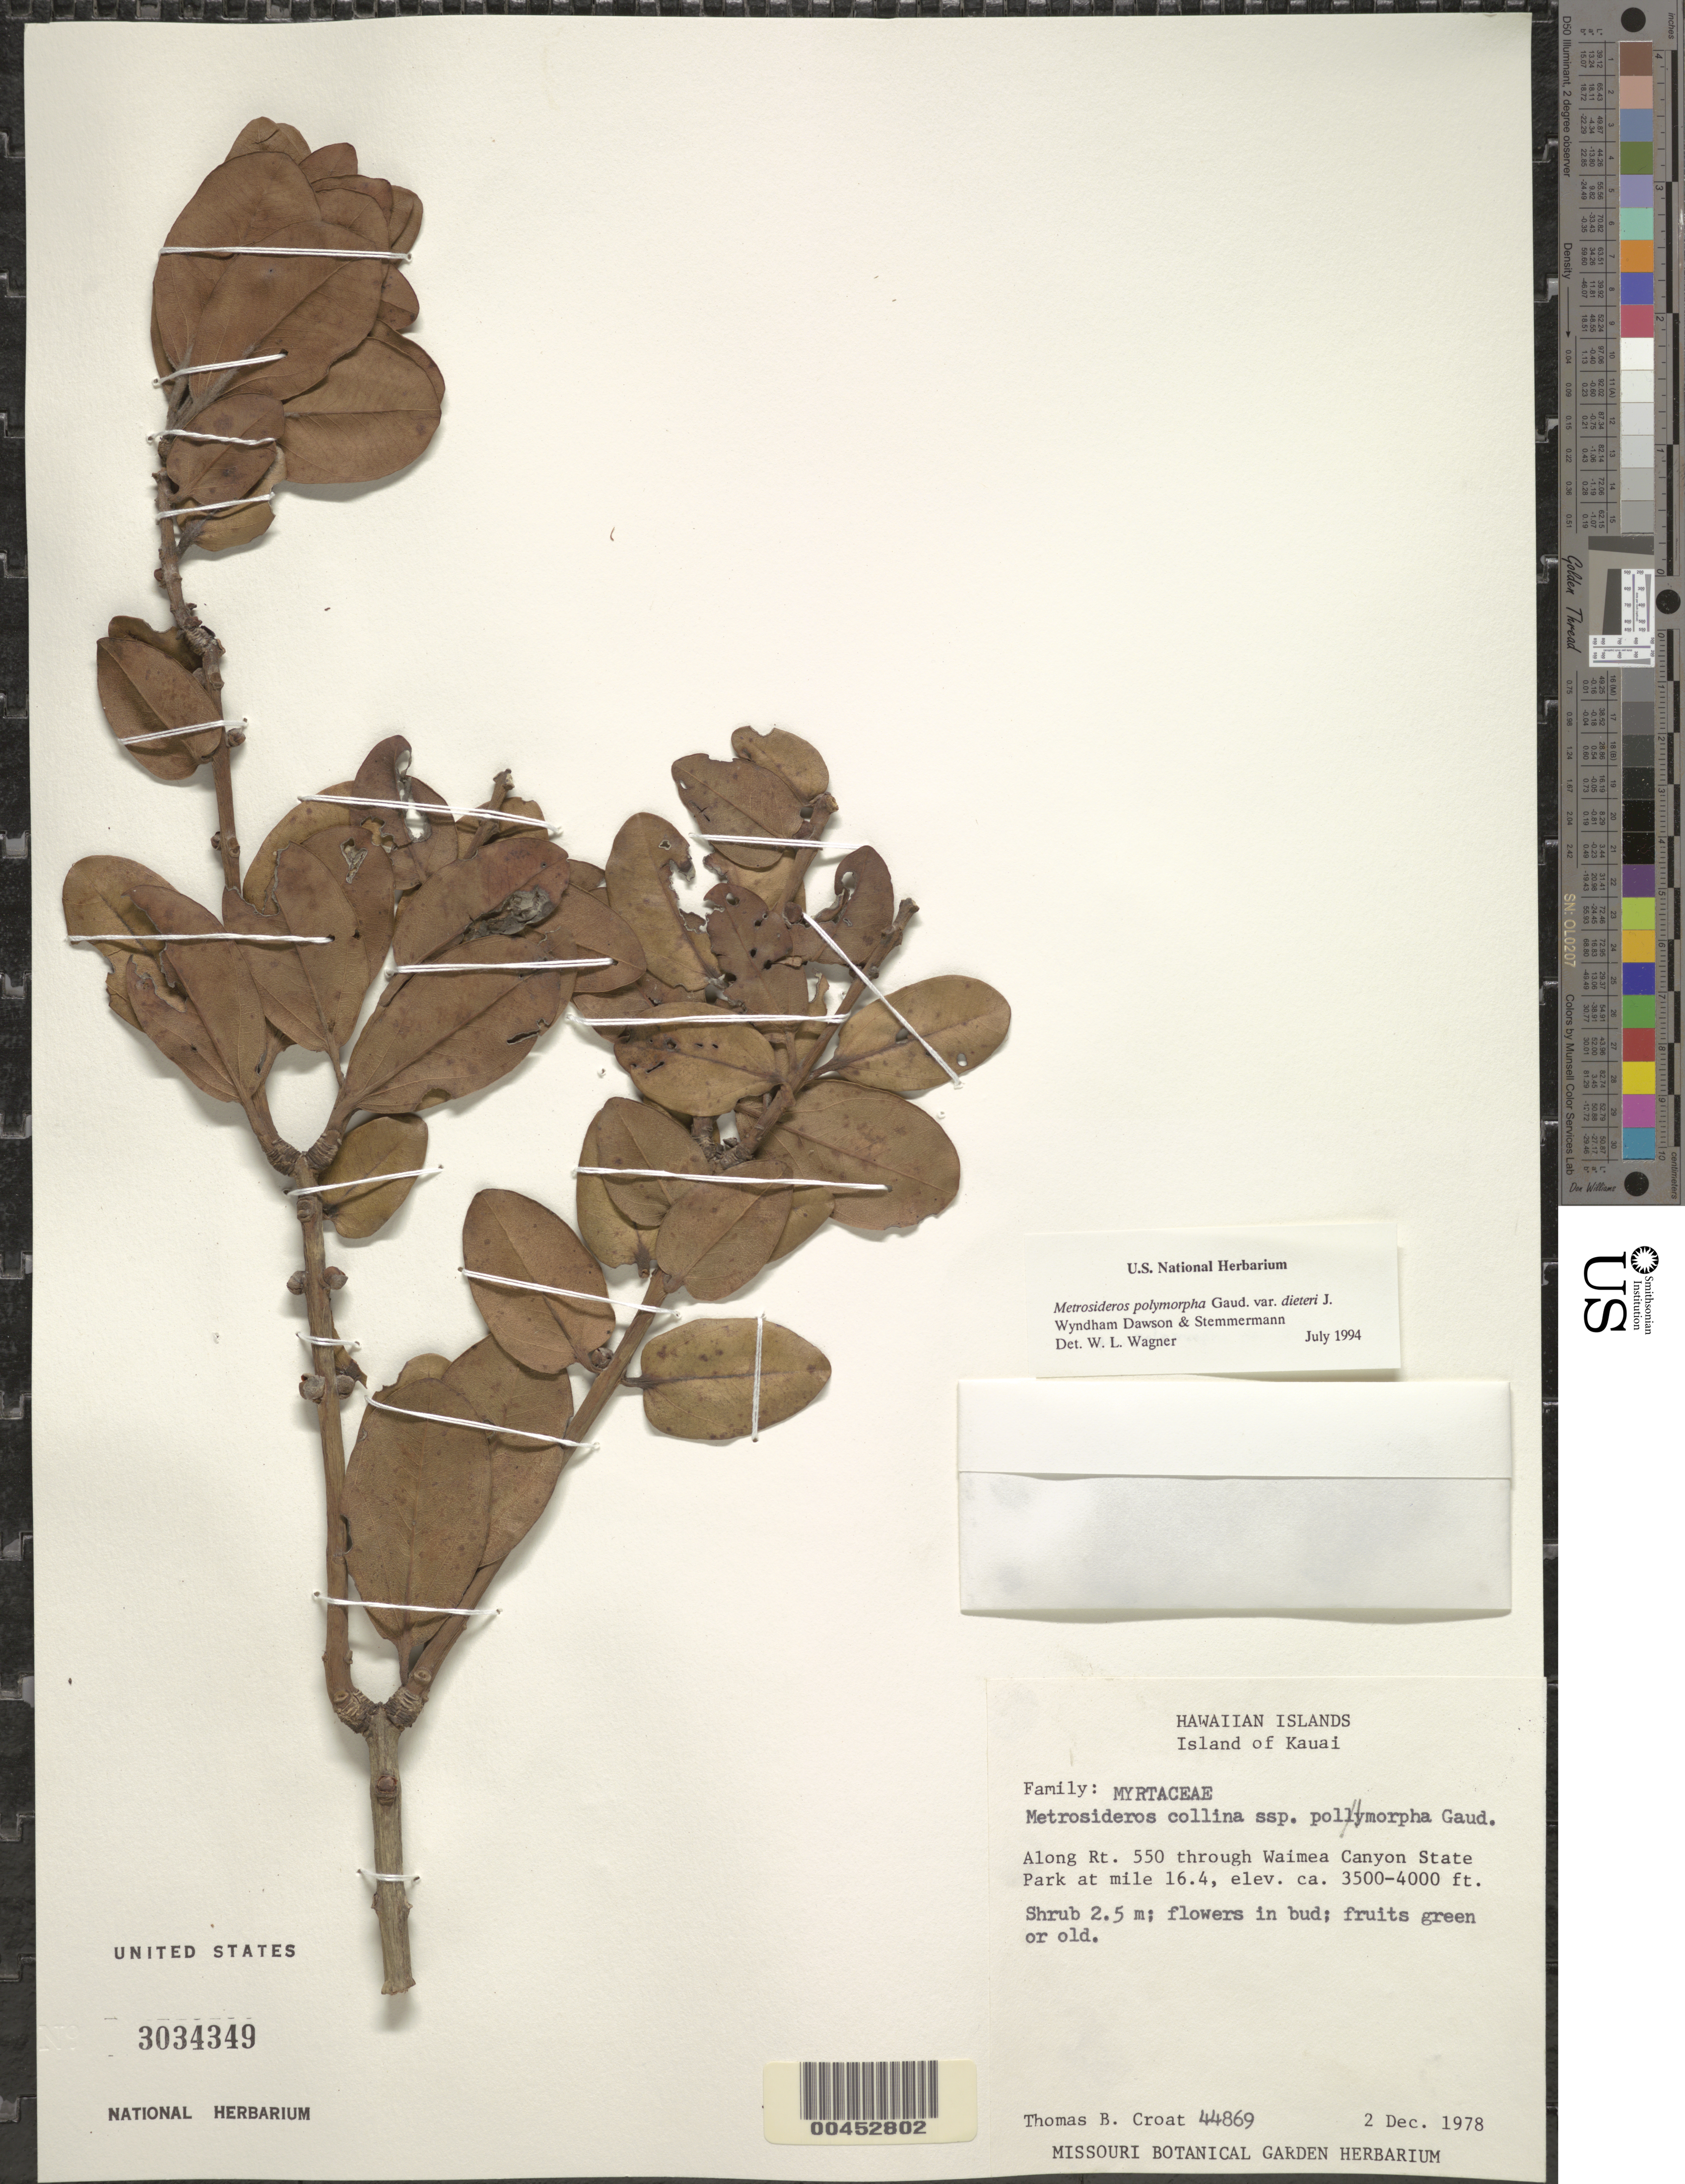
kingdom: Plantae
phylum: Tracheophyta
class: Magnoliopsida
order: Myrtales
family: Myrtaceae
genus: Metrosideros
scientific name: Metrosideros polymorpha var. dieteri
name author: J.W. Dawson & Stemmerm.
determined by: Wagner, W. L., (BOT), Smithsonian Institution - National Museum of Natural History (UNITED STATES)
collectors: T. B. Croat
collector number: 44869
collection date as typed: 2 Dec 1978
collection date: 1978-12-02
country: United States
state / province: Hawaii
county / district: Kauai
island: Kaua'i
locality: Along Rt. 550 through Waimea Canyon State Park at mile 16.4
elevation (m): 1067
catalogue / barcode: US 3034349